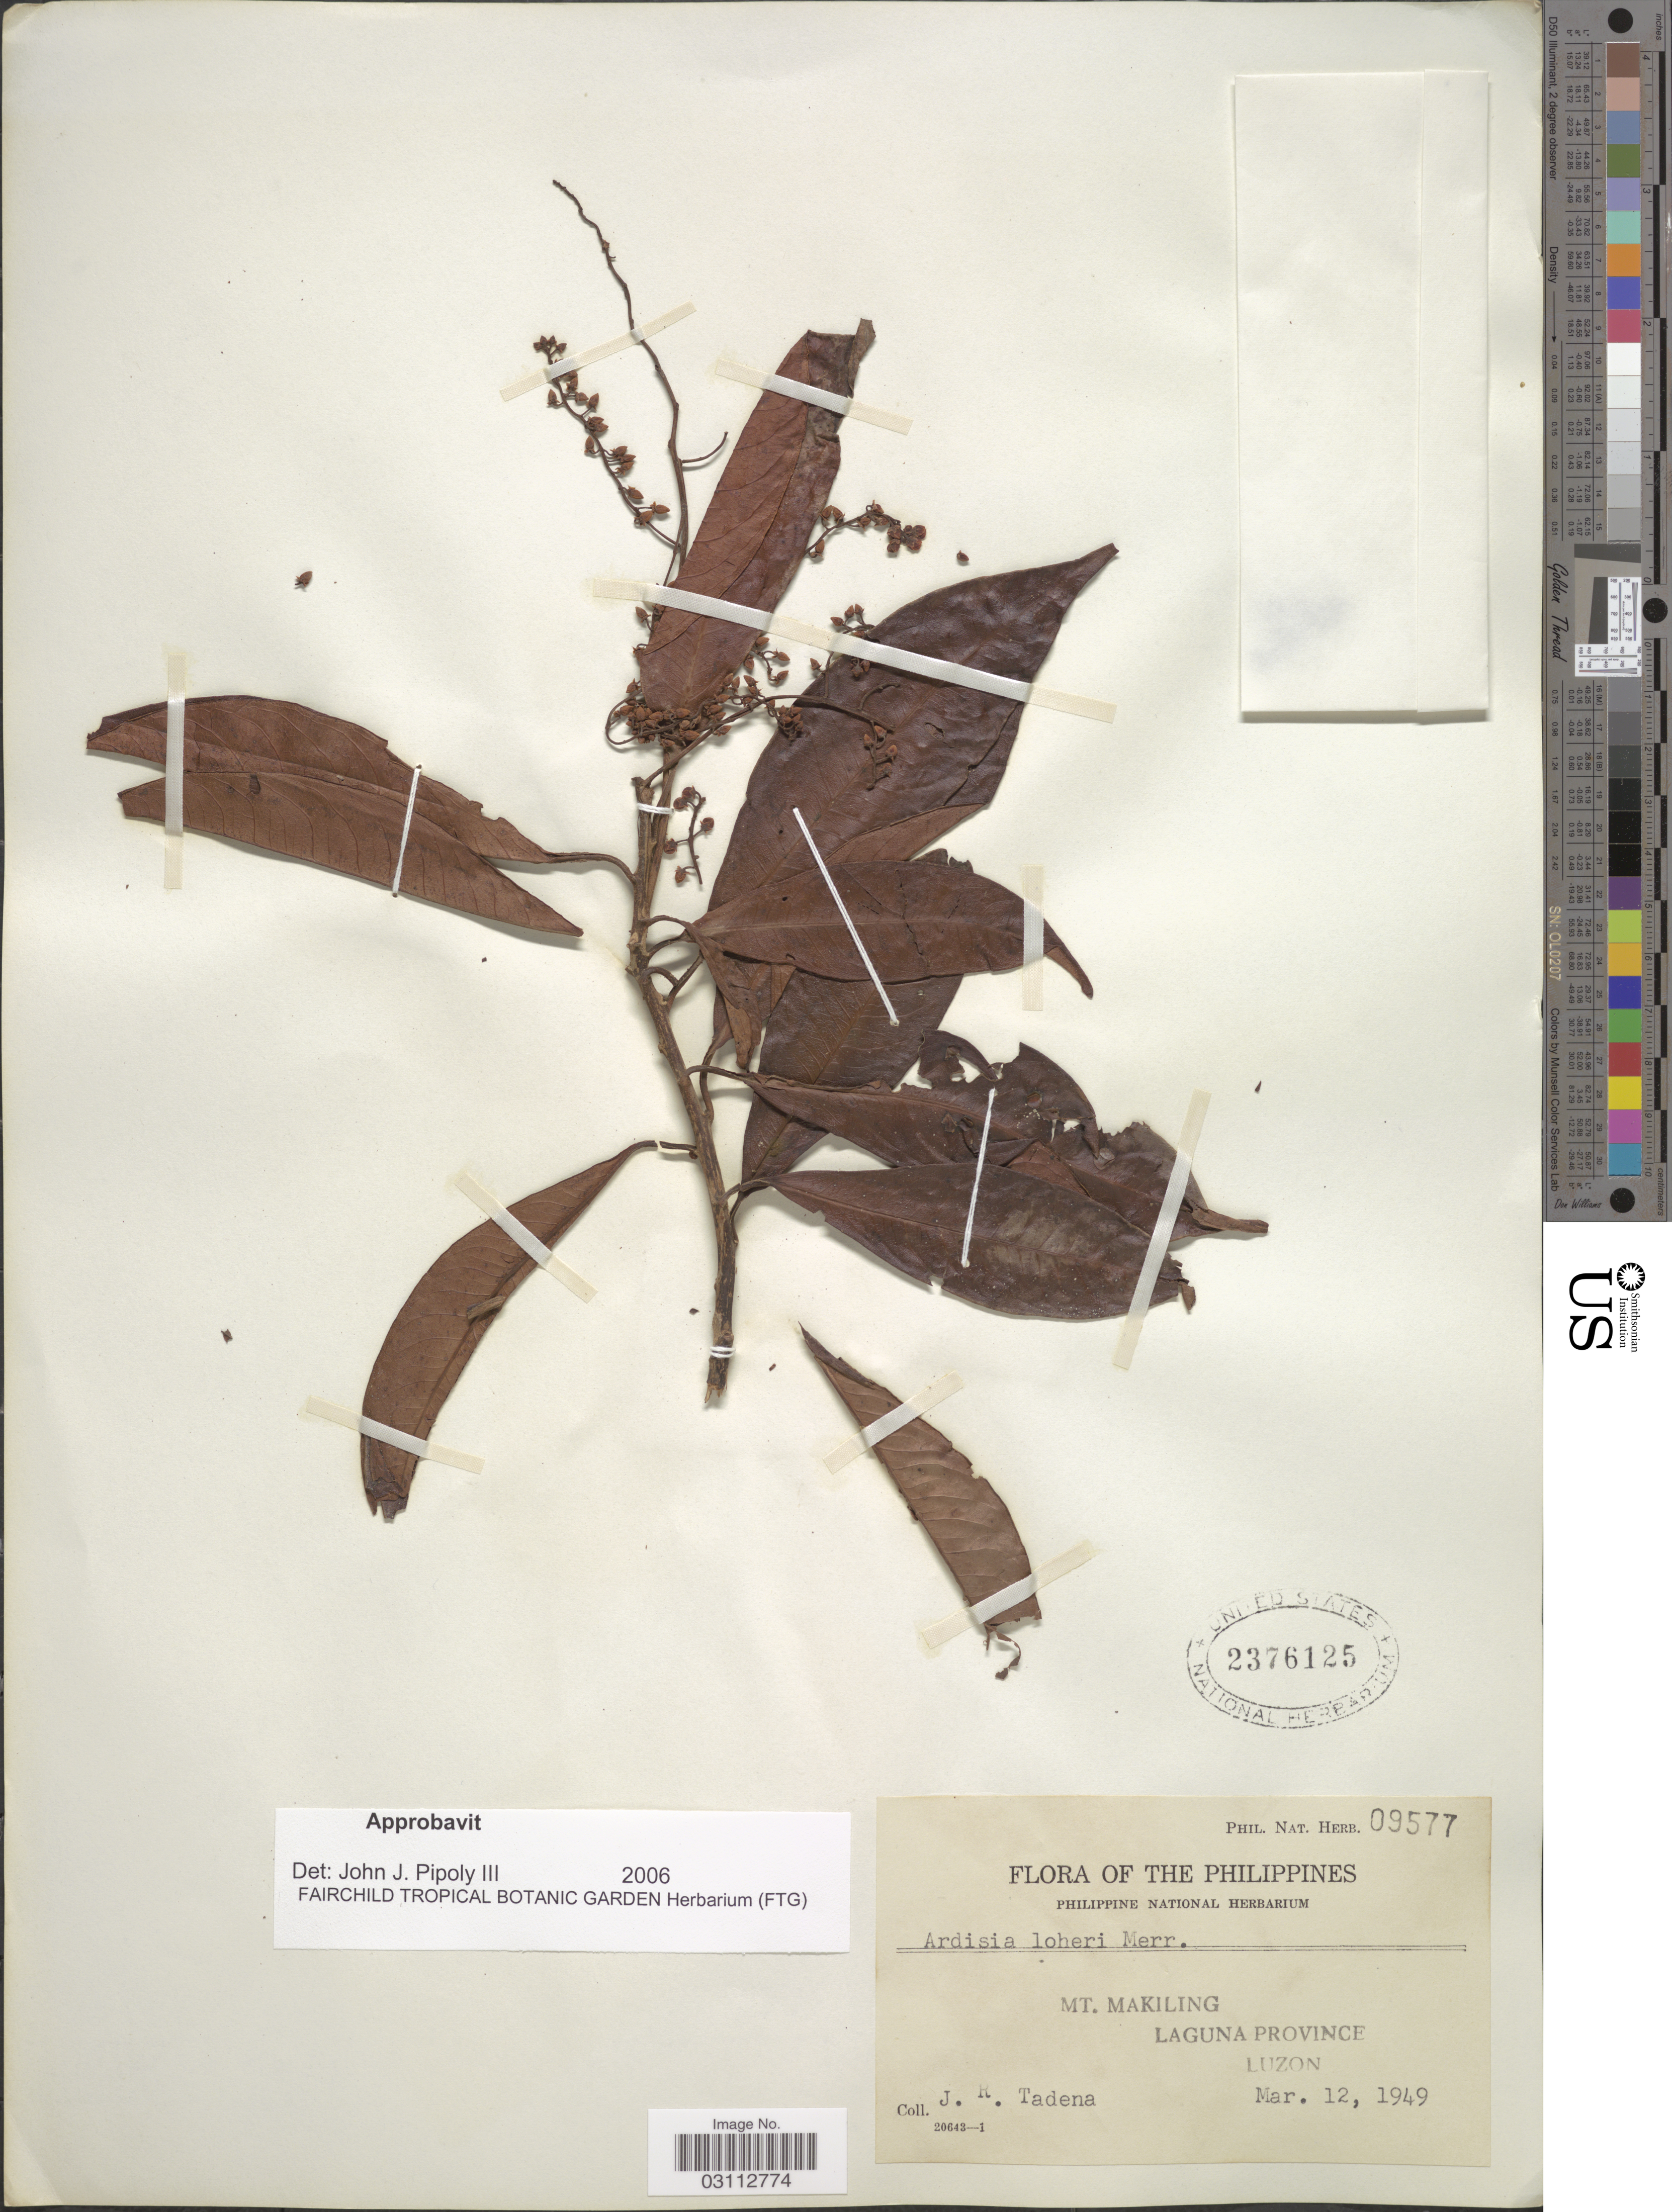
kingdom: Plantae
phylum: Tracheophyta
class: Magnoliopsida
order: Ericales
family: Primulaceae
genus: Ardisia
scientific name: Ardisia loheri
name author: Merr.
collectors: J. Tadena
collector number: Phil. Nat. Herb. 09577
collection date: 1949-03-12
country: Philippines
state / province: Calabarzon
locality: Mt. Makiling, Laguna province, Luzon.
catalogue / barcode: US 2376125